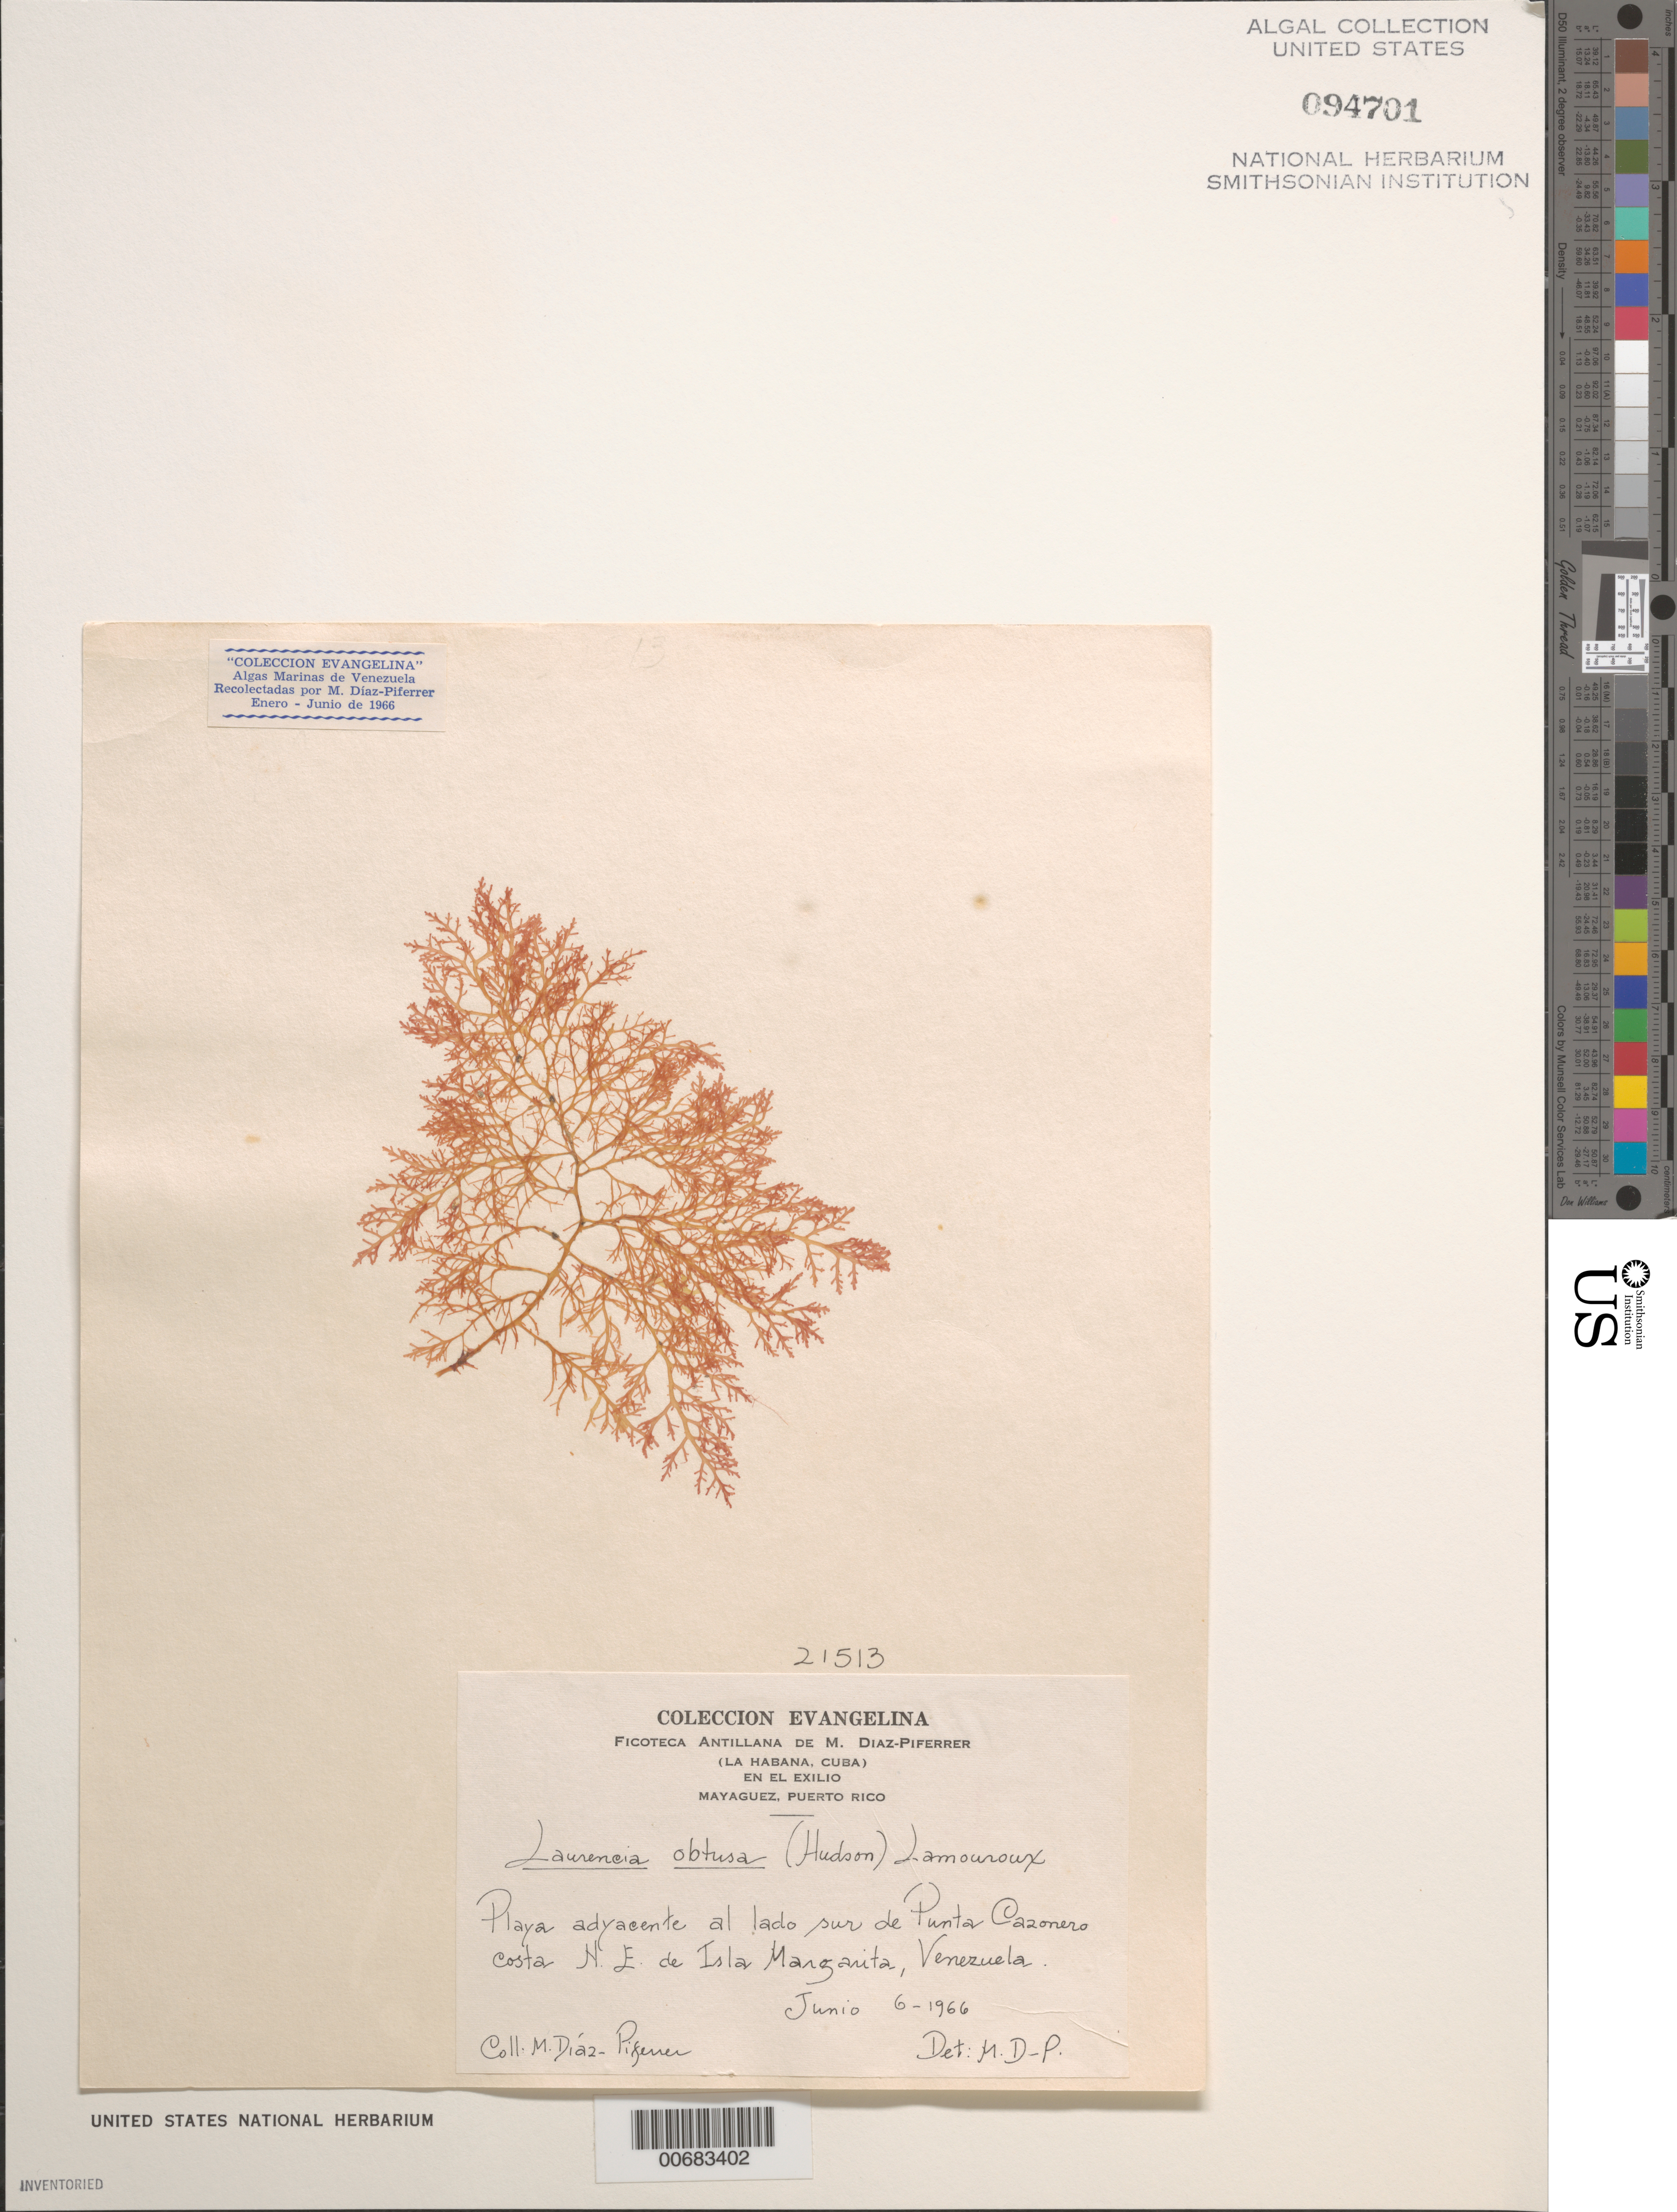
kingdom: Plantae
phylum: Rhodophyta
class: Florideophyceae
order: Ceramiales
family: Rhodomelaceae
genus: Laurencia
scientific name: Laurencia obtusa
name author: (Huds.) J.V.Lamouroux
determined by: Diaz-Piferrer, M.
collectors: M. Diaz-Piferrer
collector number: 21513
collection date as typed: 06 Jun 1966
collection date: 1966-06-06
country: Venezuela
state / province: Nueva Esparta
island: Margarita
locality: Near Punta Cazonero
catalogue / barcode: US 94701